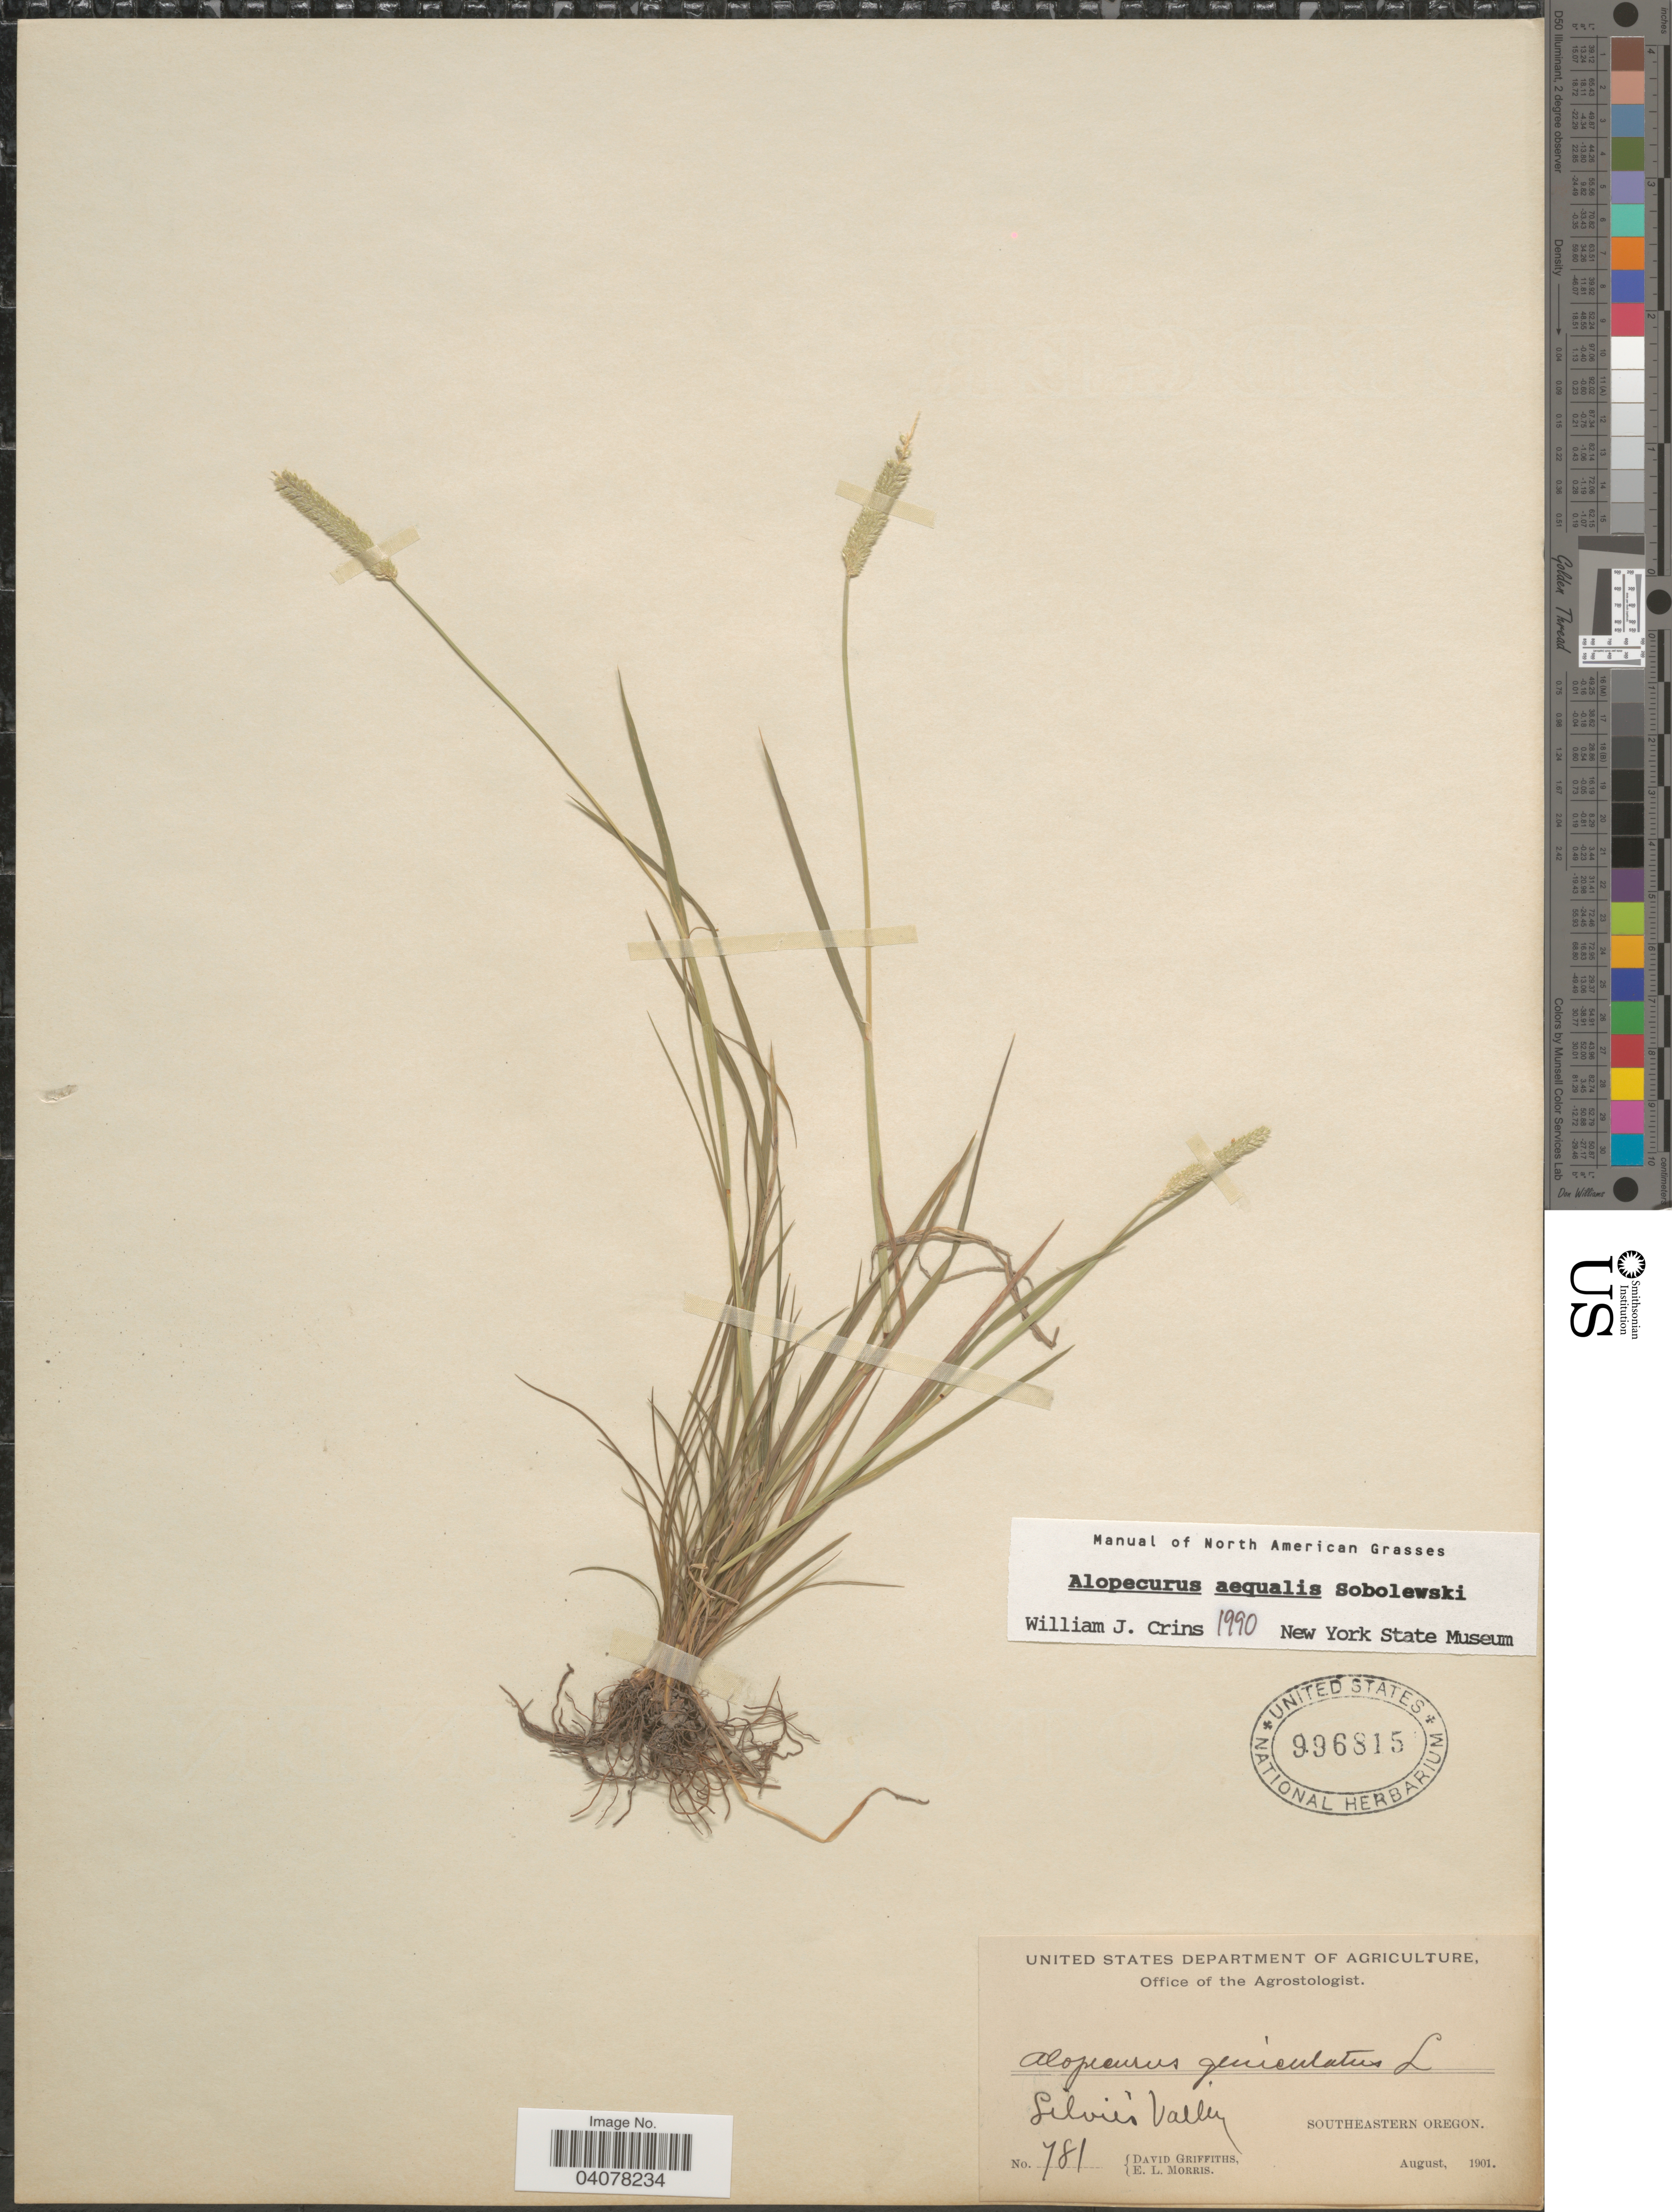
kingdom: Plantae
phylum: Tracheophyta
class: Liliopsida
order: Poales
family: Poaceae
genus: Alopecurus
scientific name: Alopecurus aequalis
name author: Sobol.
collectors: D. Griffiths & E. Morris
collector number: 781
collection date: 1901-08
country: United States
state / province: Oregon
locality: Silvies Valley. Southeastern Oregon.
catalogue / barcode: US 996815